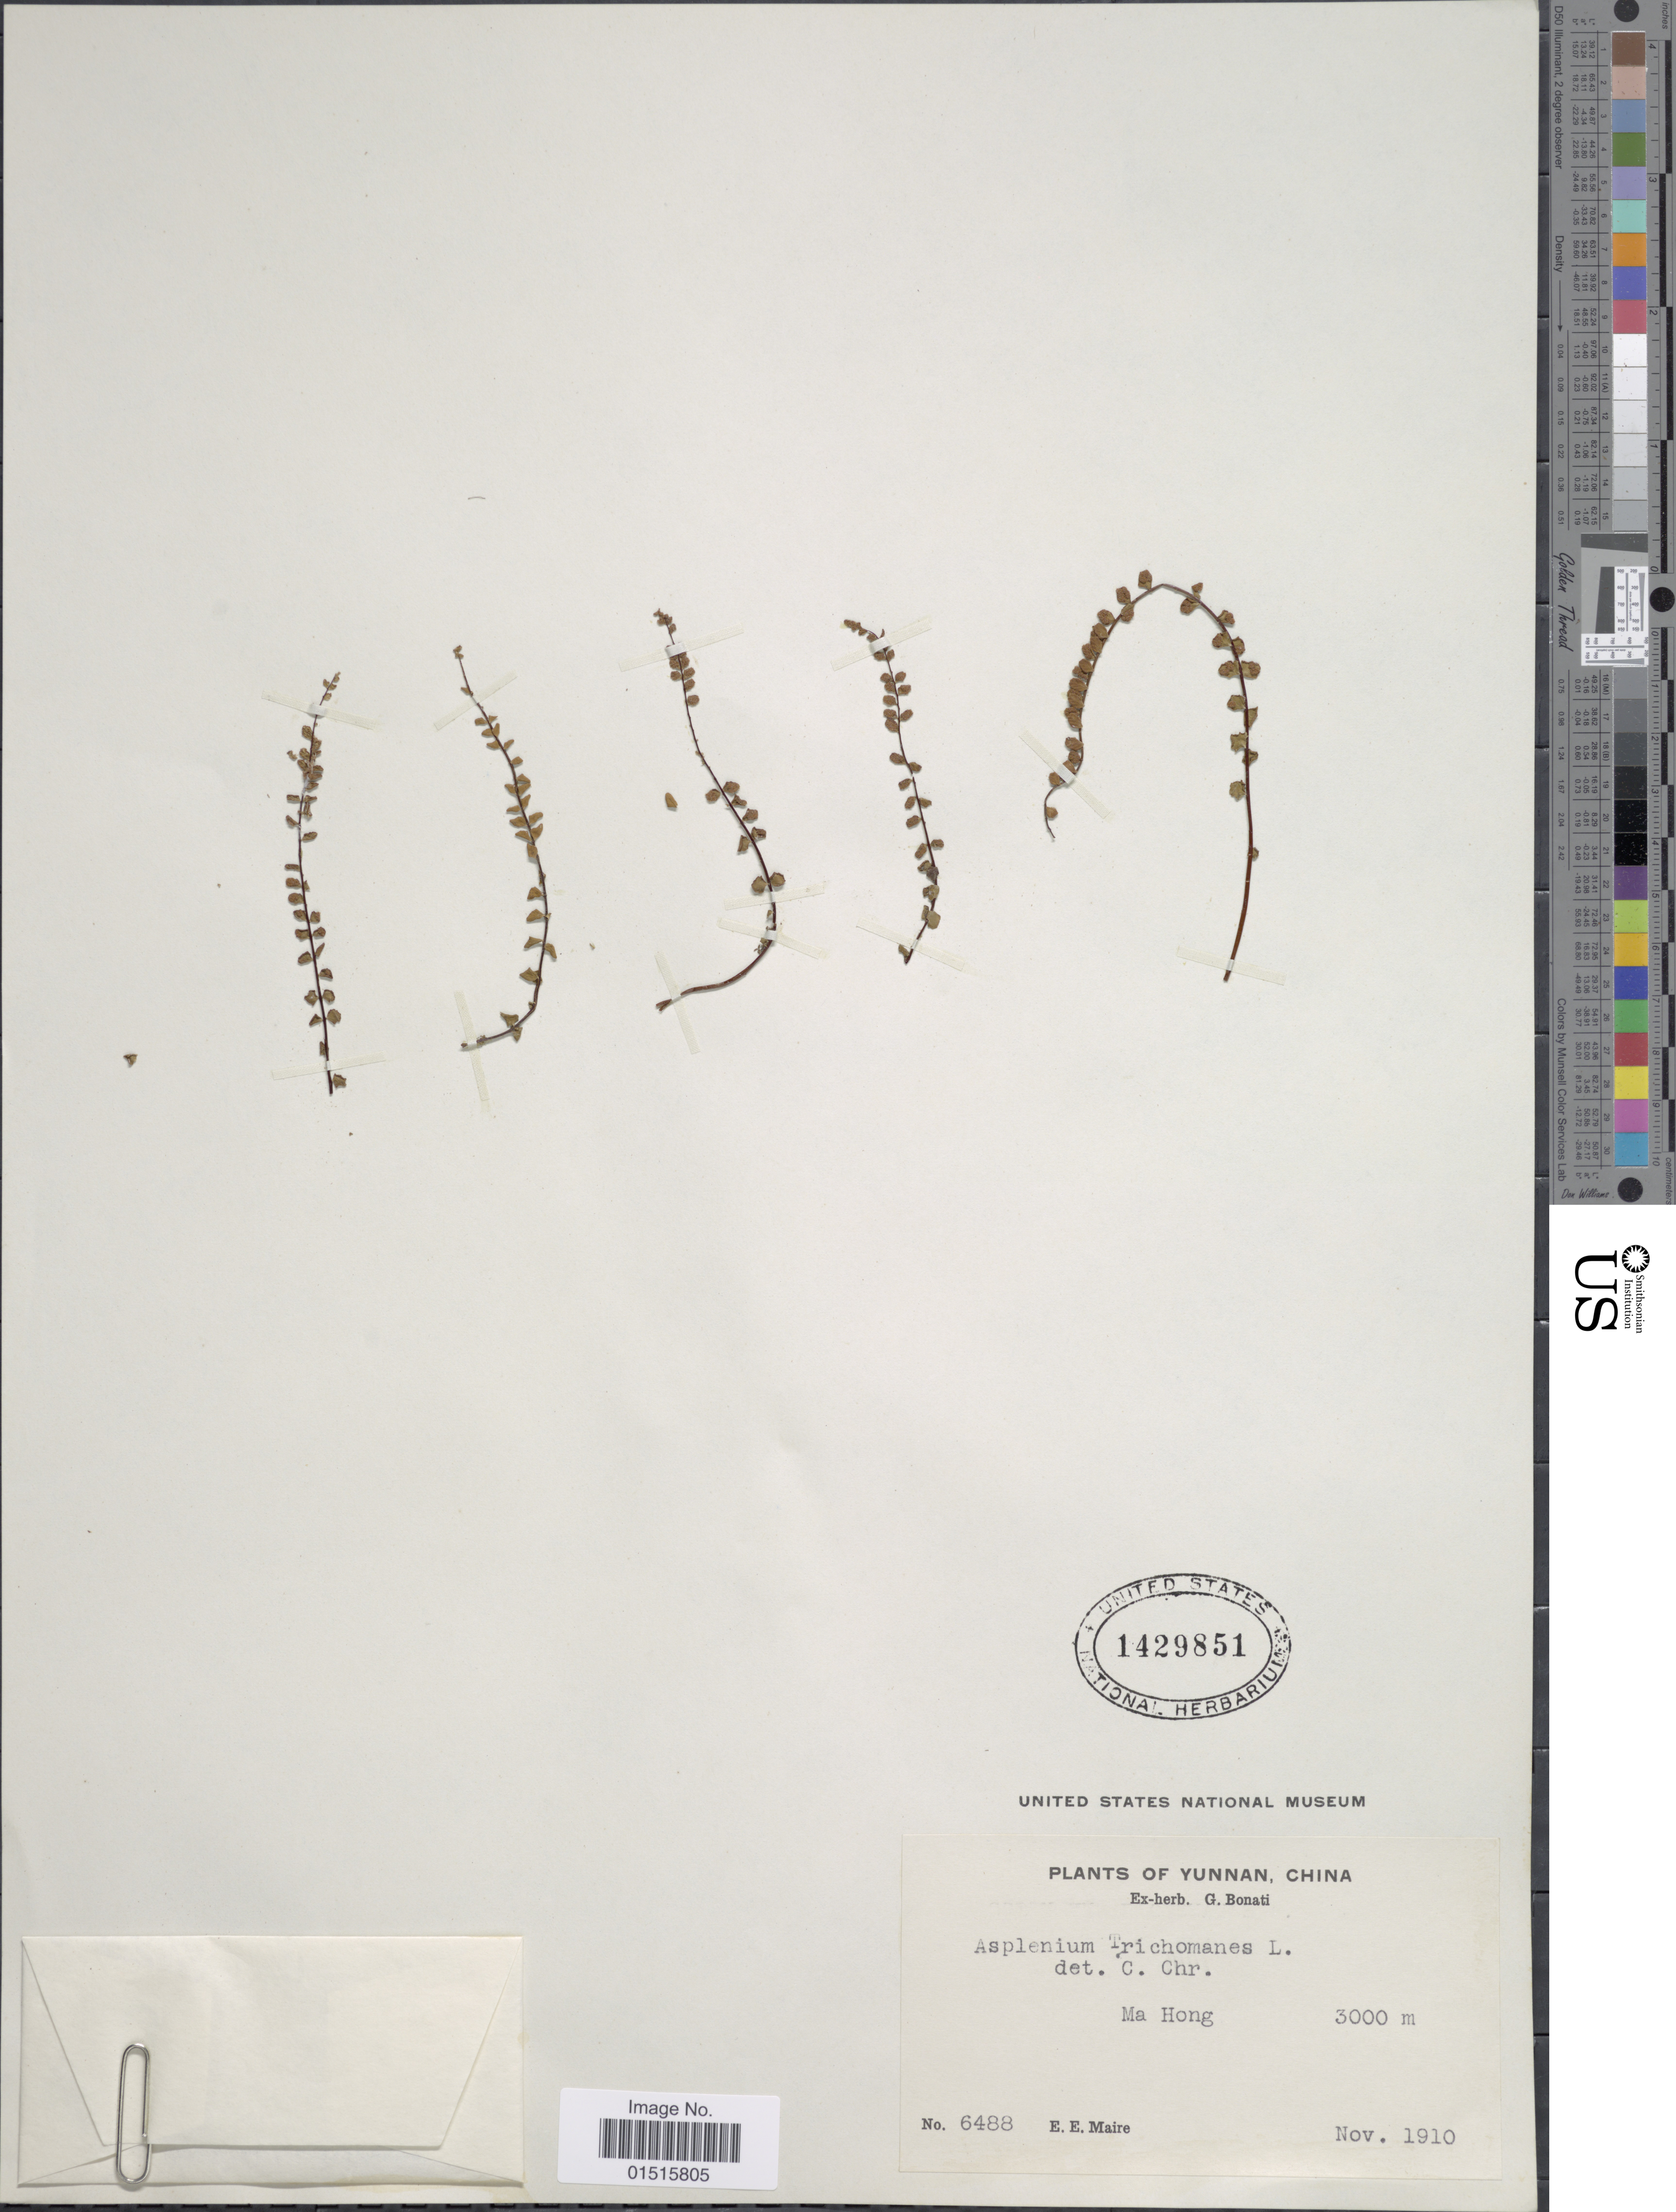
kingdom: Plantae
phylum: Tracheophyta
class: Polypodiopsida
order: Polypodiales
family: Aspleniaceae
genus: Asplenium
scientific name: Asplenium trichomanes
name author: L.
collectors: E. E. Maire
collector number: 6488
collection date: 1910-11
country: China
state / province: Yunnan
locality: Ma Hong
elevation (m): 3000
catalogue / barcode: US 1429851